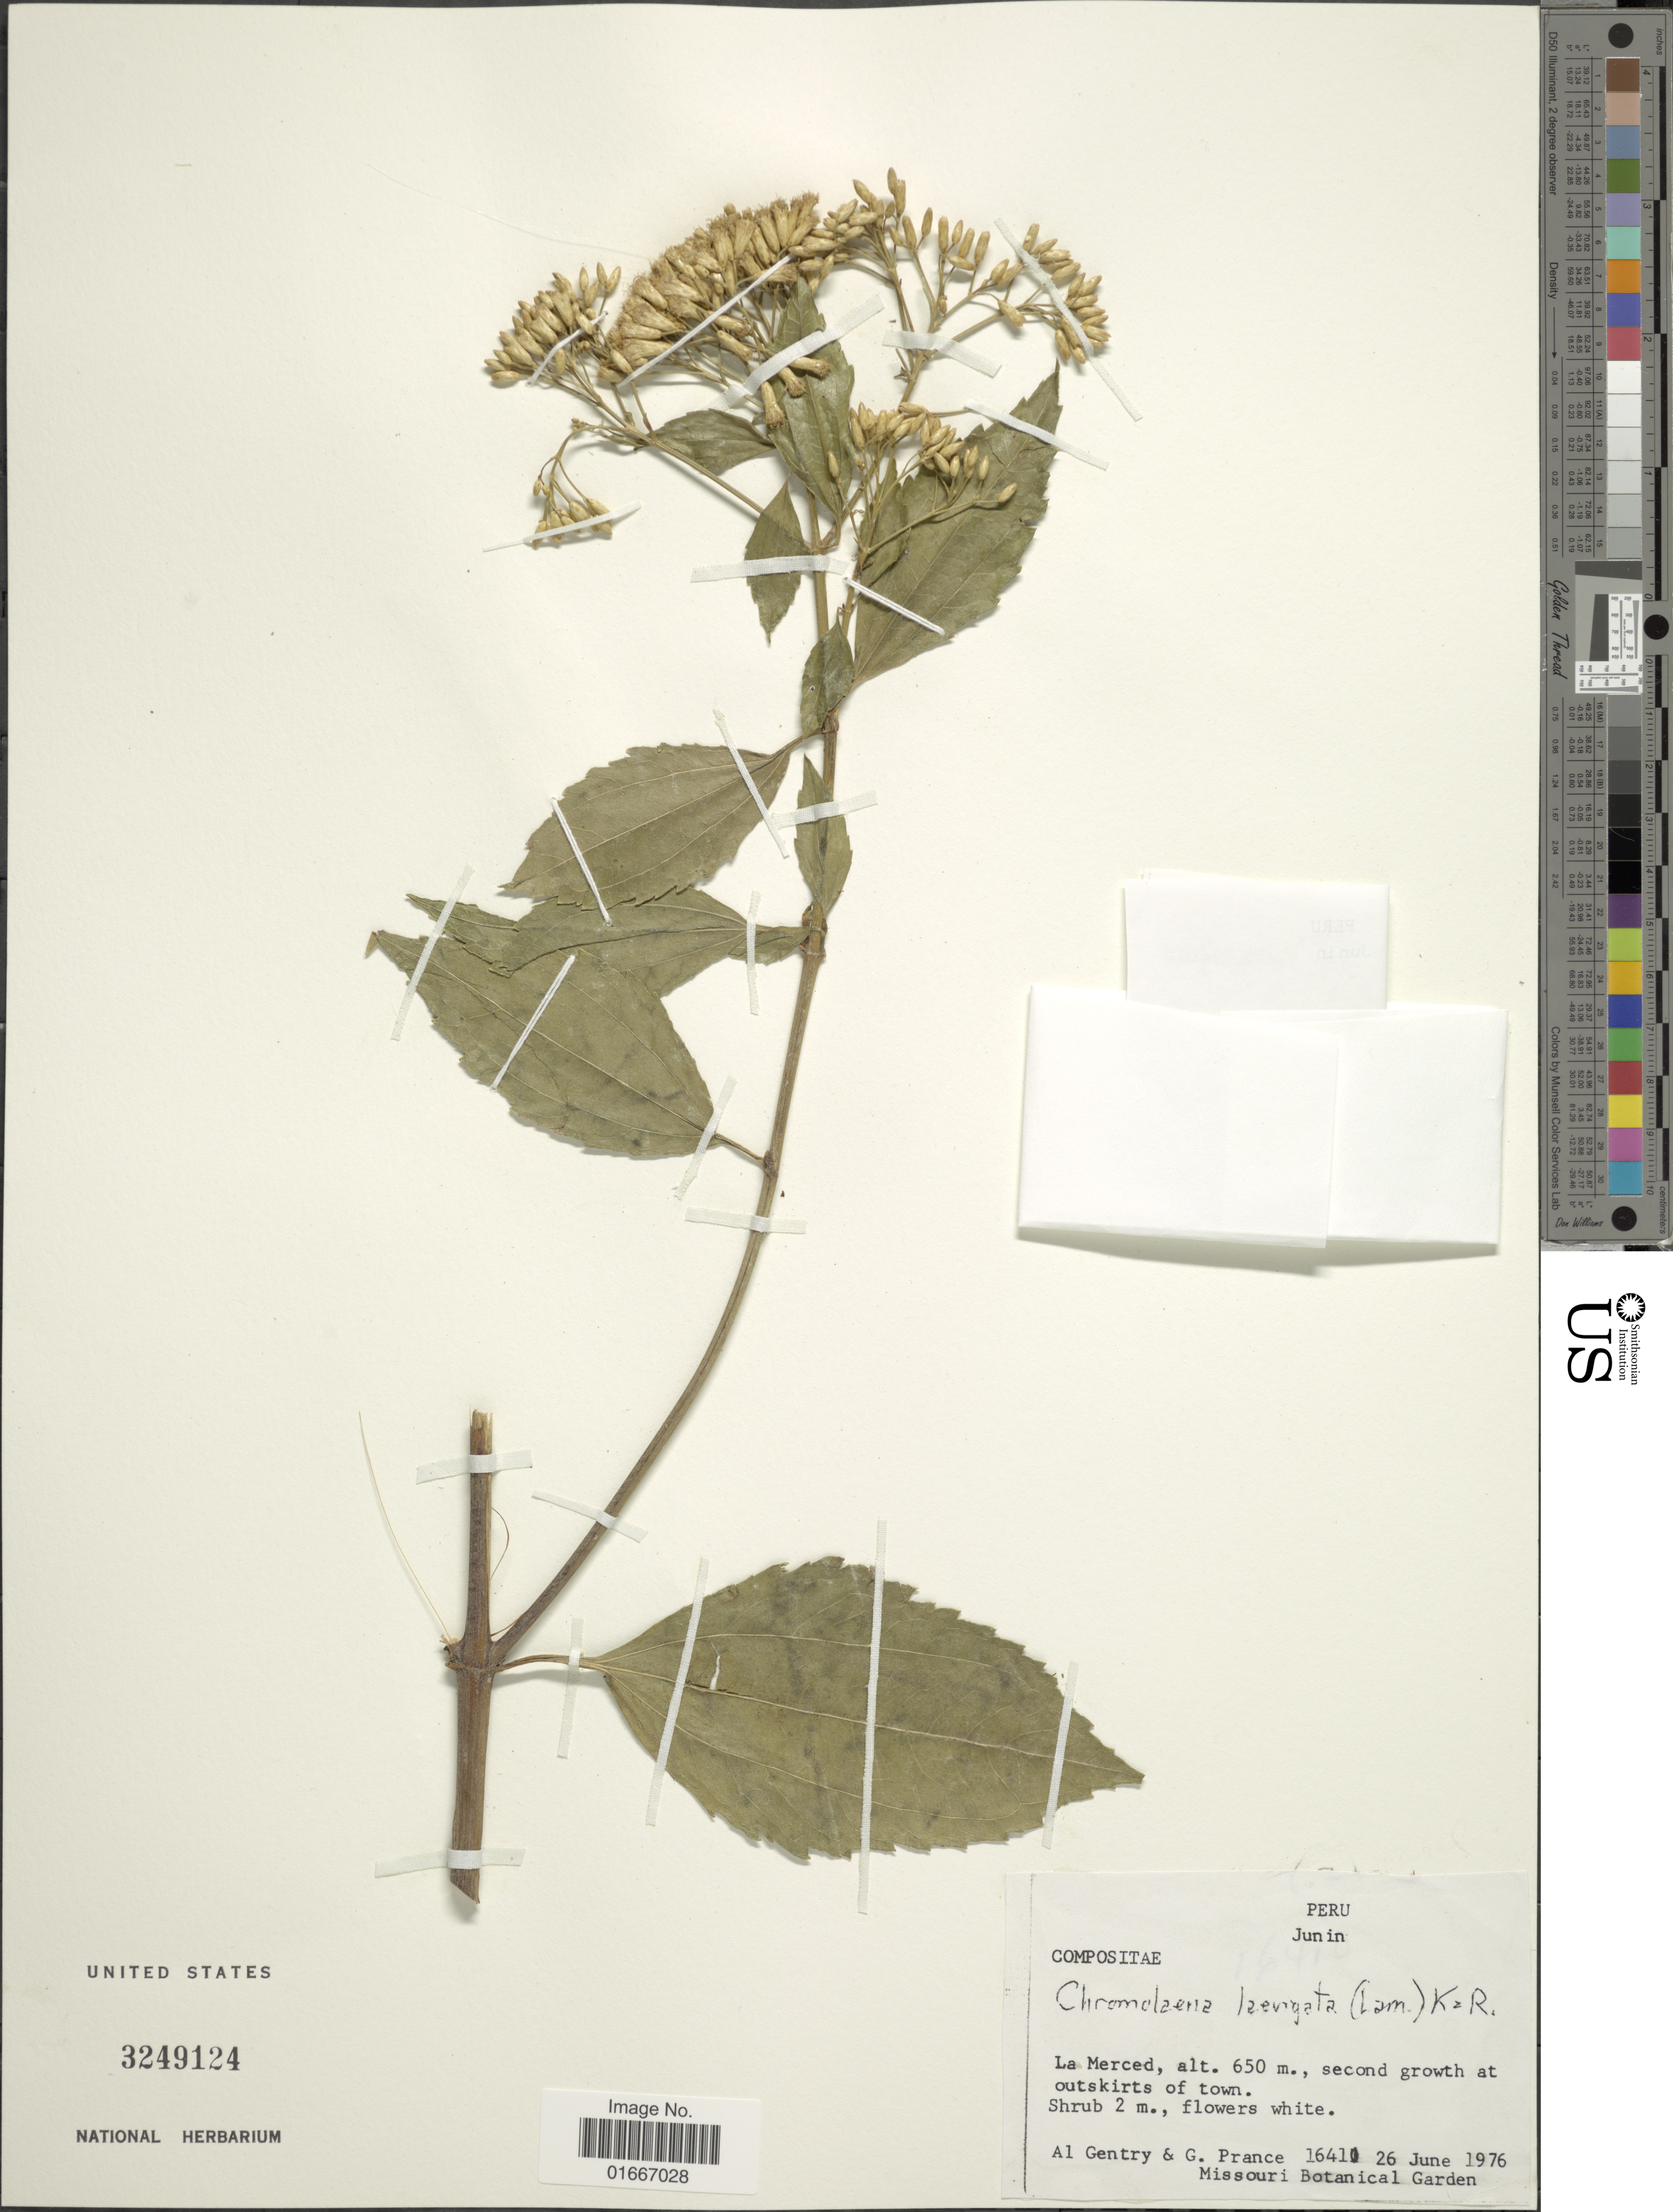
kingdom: Plantae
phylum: Tracheophyta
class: Magnoliopsida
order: Asterales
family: Asteraceae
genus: Chromolaena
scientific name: Chromolaena laevigata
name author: (Lam.) R.M. King & H. Rob.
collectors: A. H. Gentry & G. T. Prance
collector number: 16411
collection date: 1976-06-26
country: Peru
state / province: Junín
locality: La Merced, second growth at outskirts of town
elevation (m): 650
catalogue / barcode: US 3249124